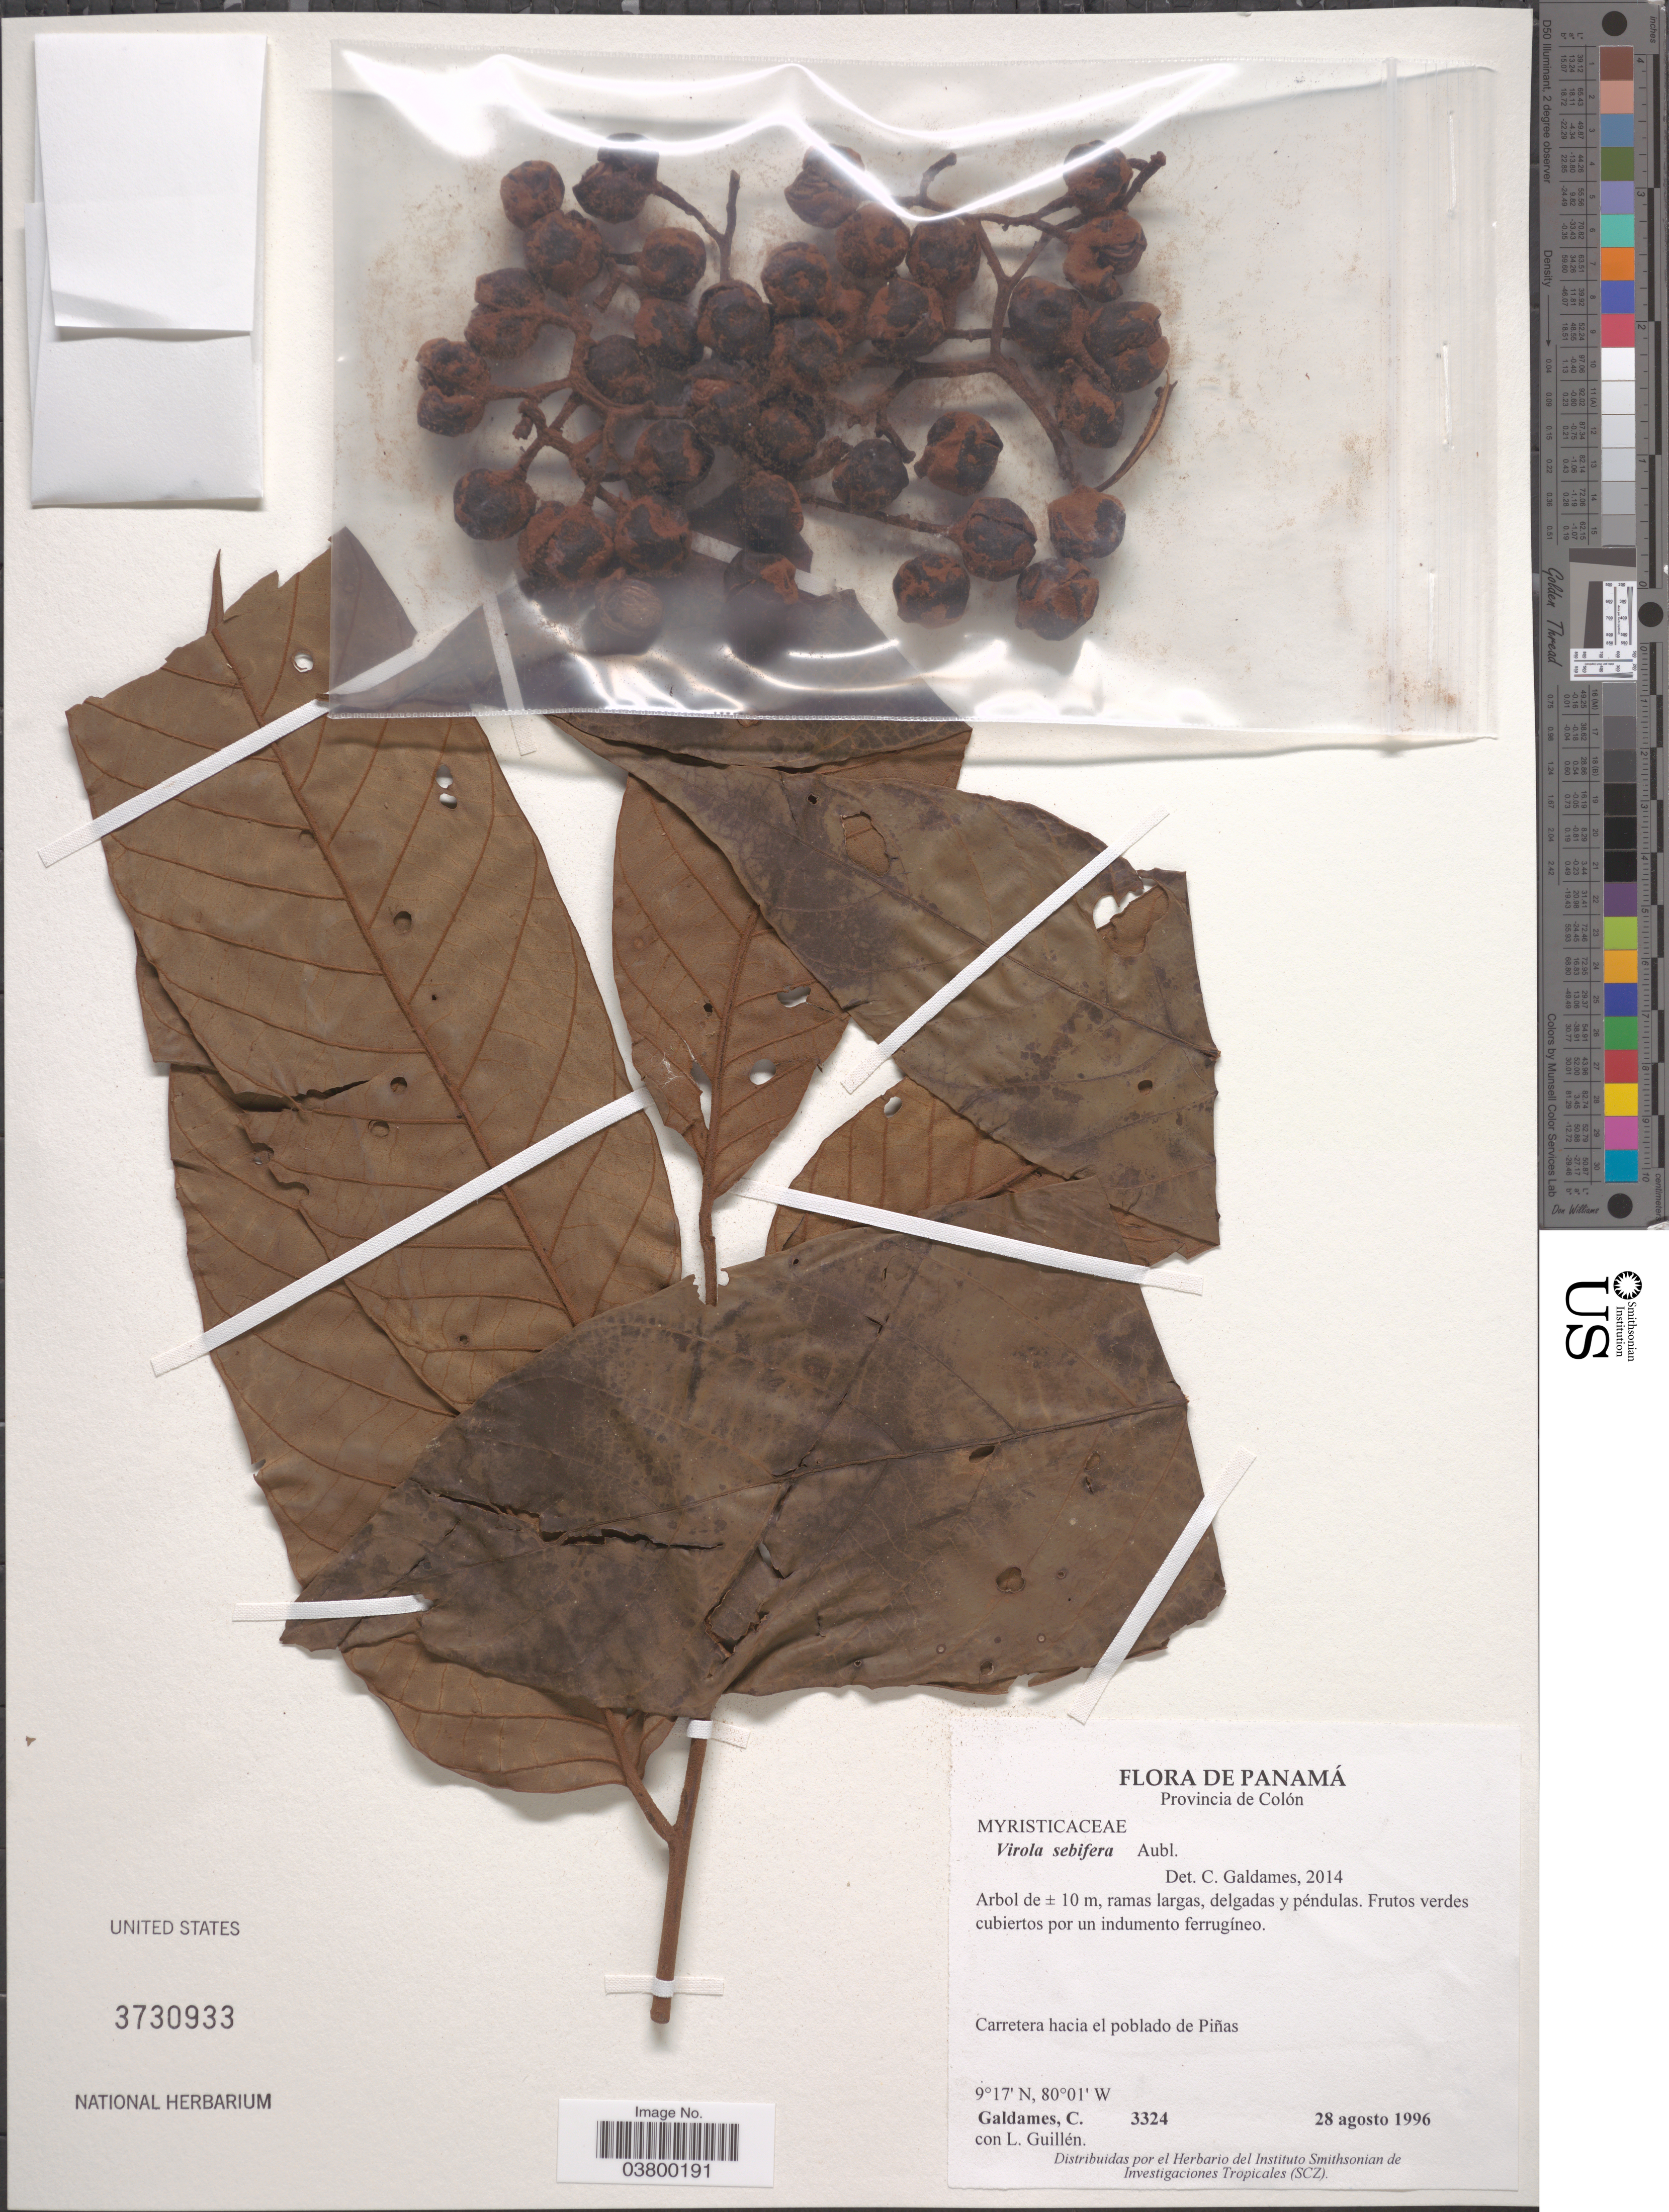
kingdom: Plantae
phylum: Tracheophyta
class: Magnoliopsida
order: Magnoliales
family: Myristicaceae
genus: Virola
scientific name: Virola sebifera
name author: Aubl.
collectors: C. Galdames & L. Guillén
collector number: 3324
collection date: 1996-08-28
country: Panama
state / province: Colón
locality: Carretera hacia el poblado de Piñas.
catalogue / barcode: US 3730933